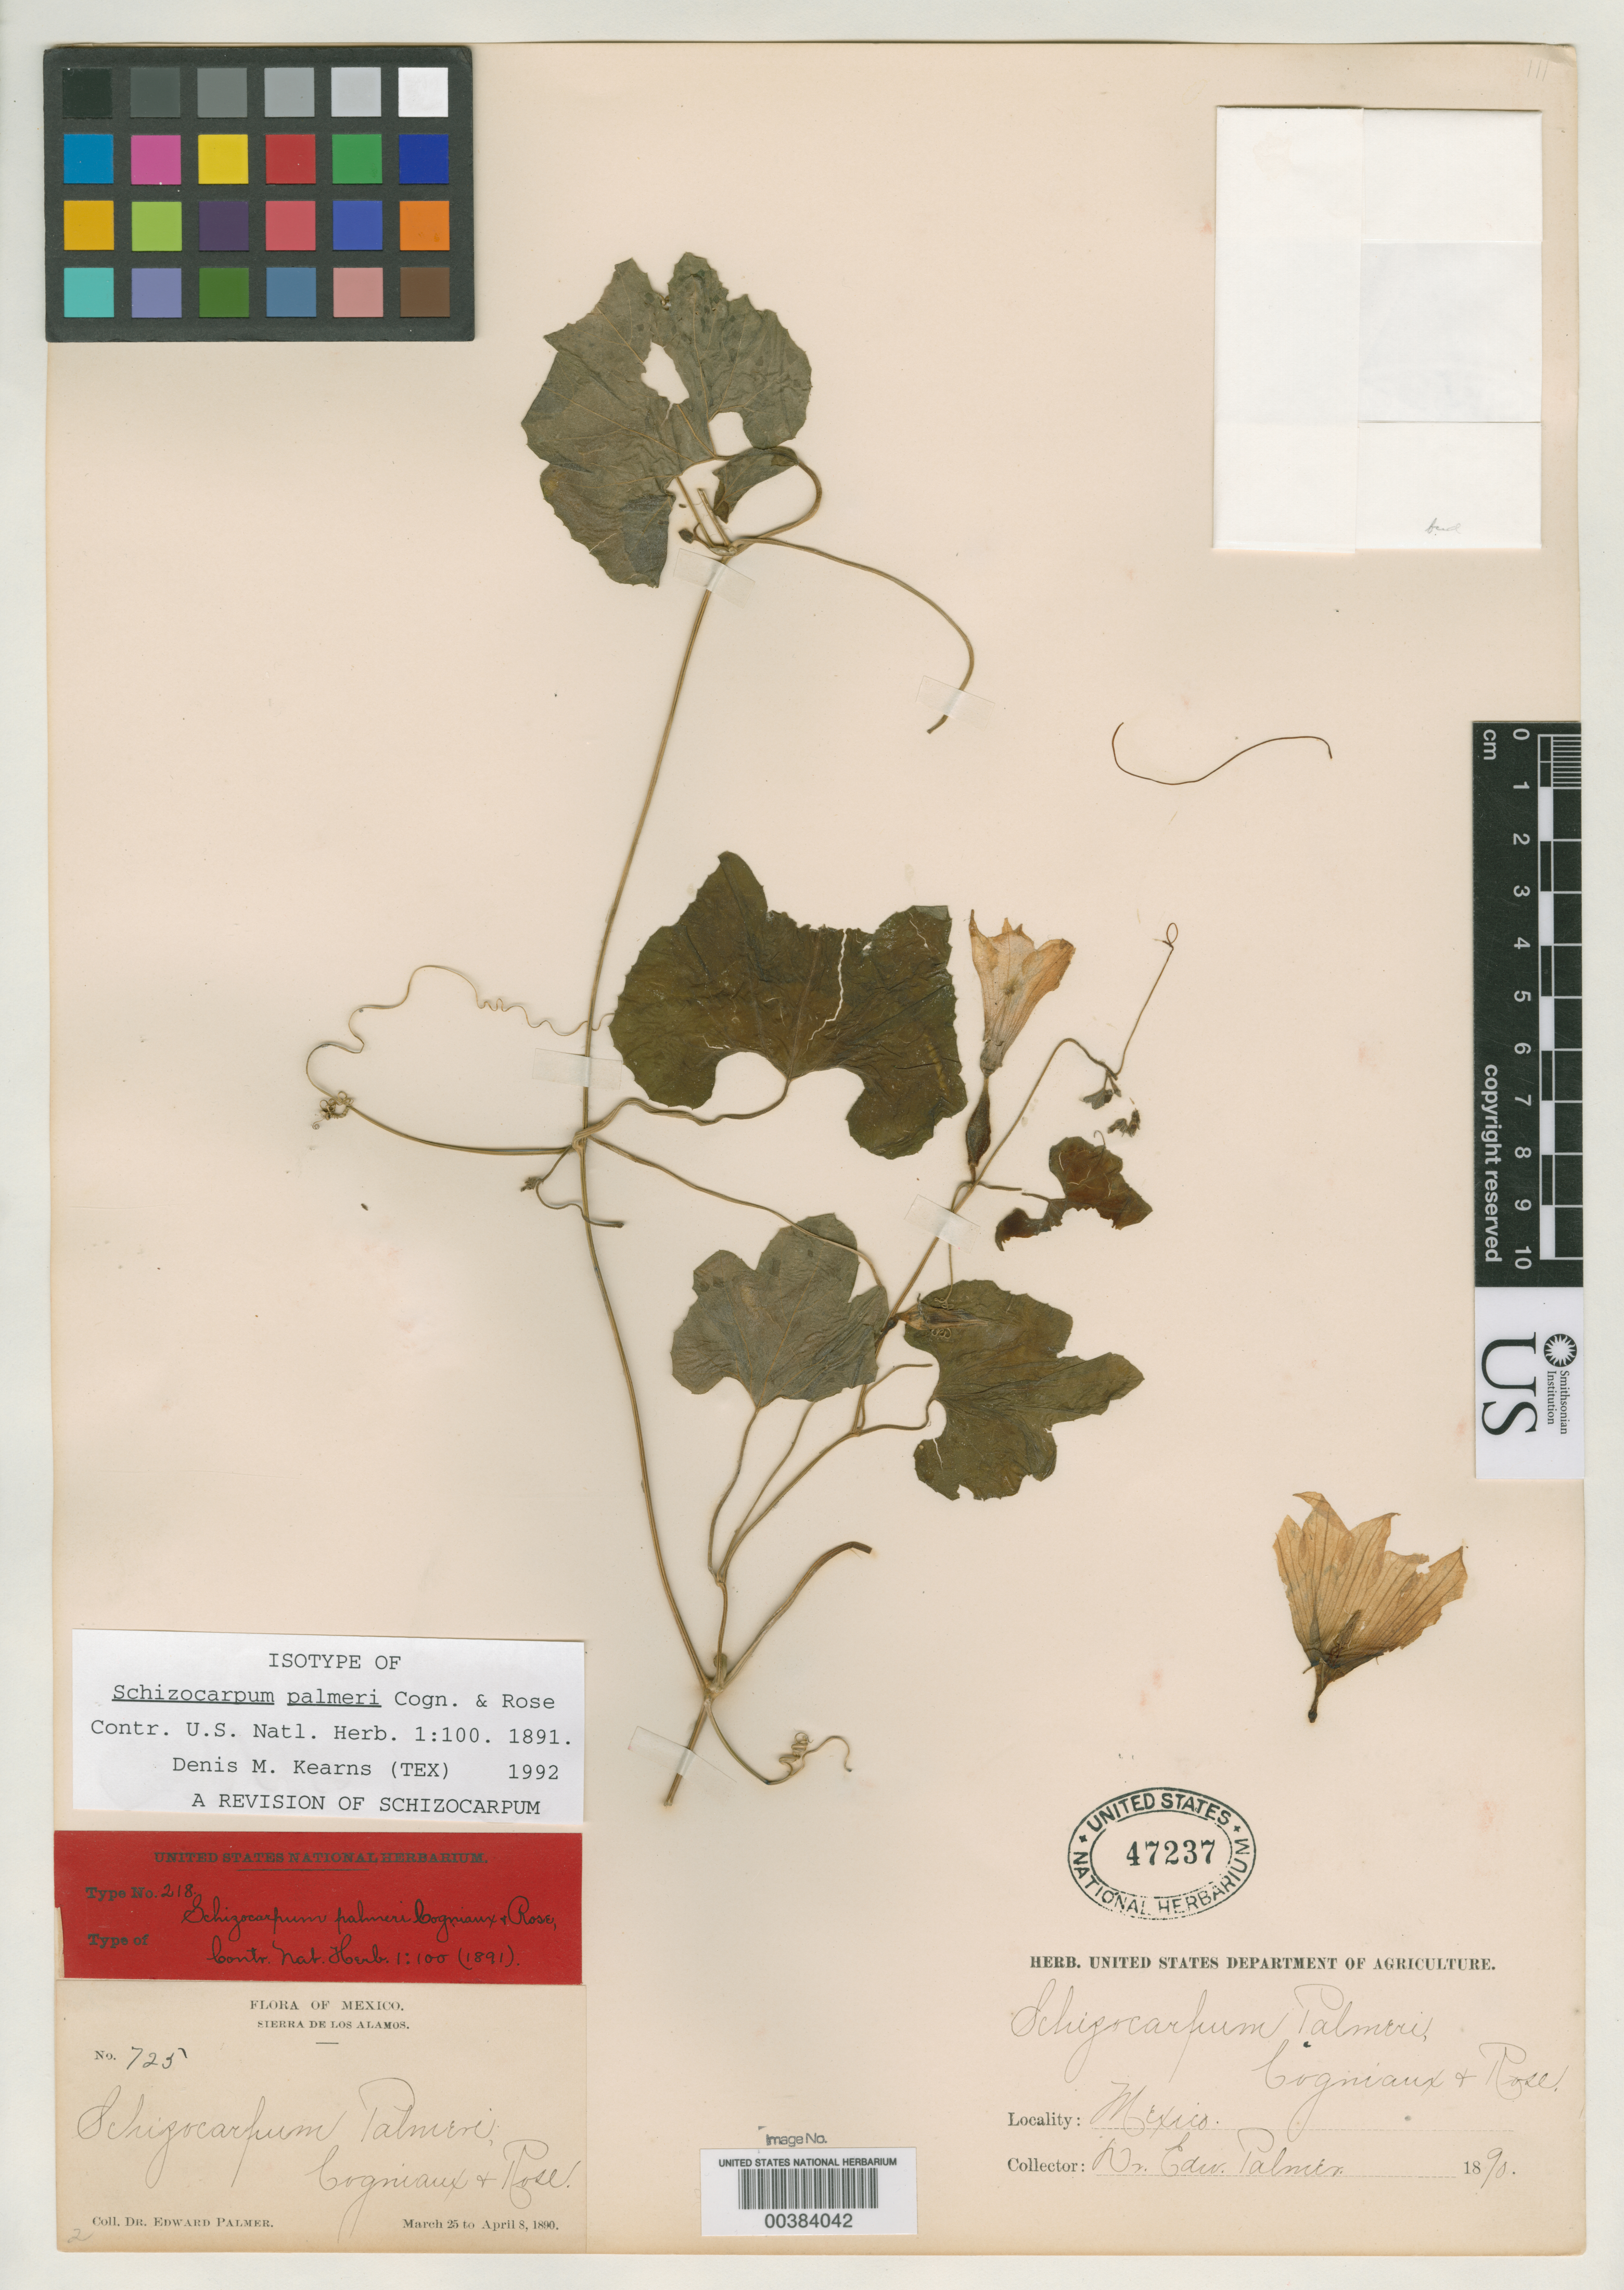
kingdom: Plantae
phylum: Tracheophyta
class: Magnoliopsida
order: Cucurbitales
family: Cucurbitaceae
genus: Schizocarpum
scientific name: Schizocarpum palmeri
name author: Cogn. & Rose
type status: Possible Isotype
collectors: E. Palmer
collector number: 725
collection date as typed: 25 Mar 1890 to 08 Apr 1890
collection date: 1890-03-25/1890-04-08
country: Mexico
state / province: Sonora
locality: Sierra de Los Alamos.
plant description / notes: Presumably original material but dubiously type material; protologue cites collection date of Sept. 16-30, 1890. See also USNH 47236 for probable second sheet of this specimen.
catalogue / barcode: US 47237